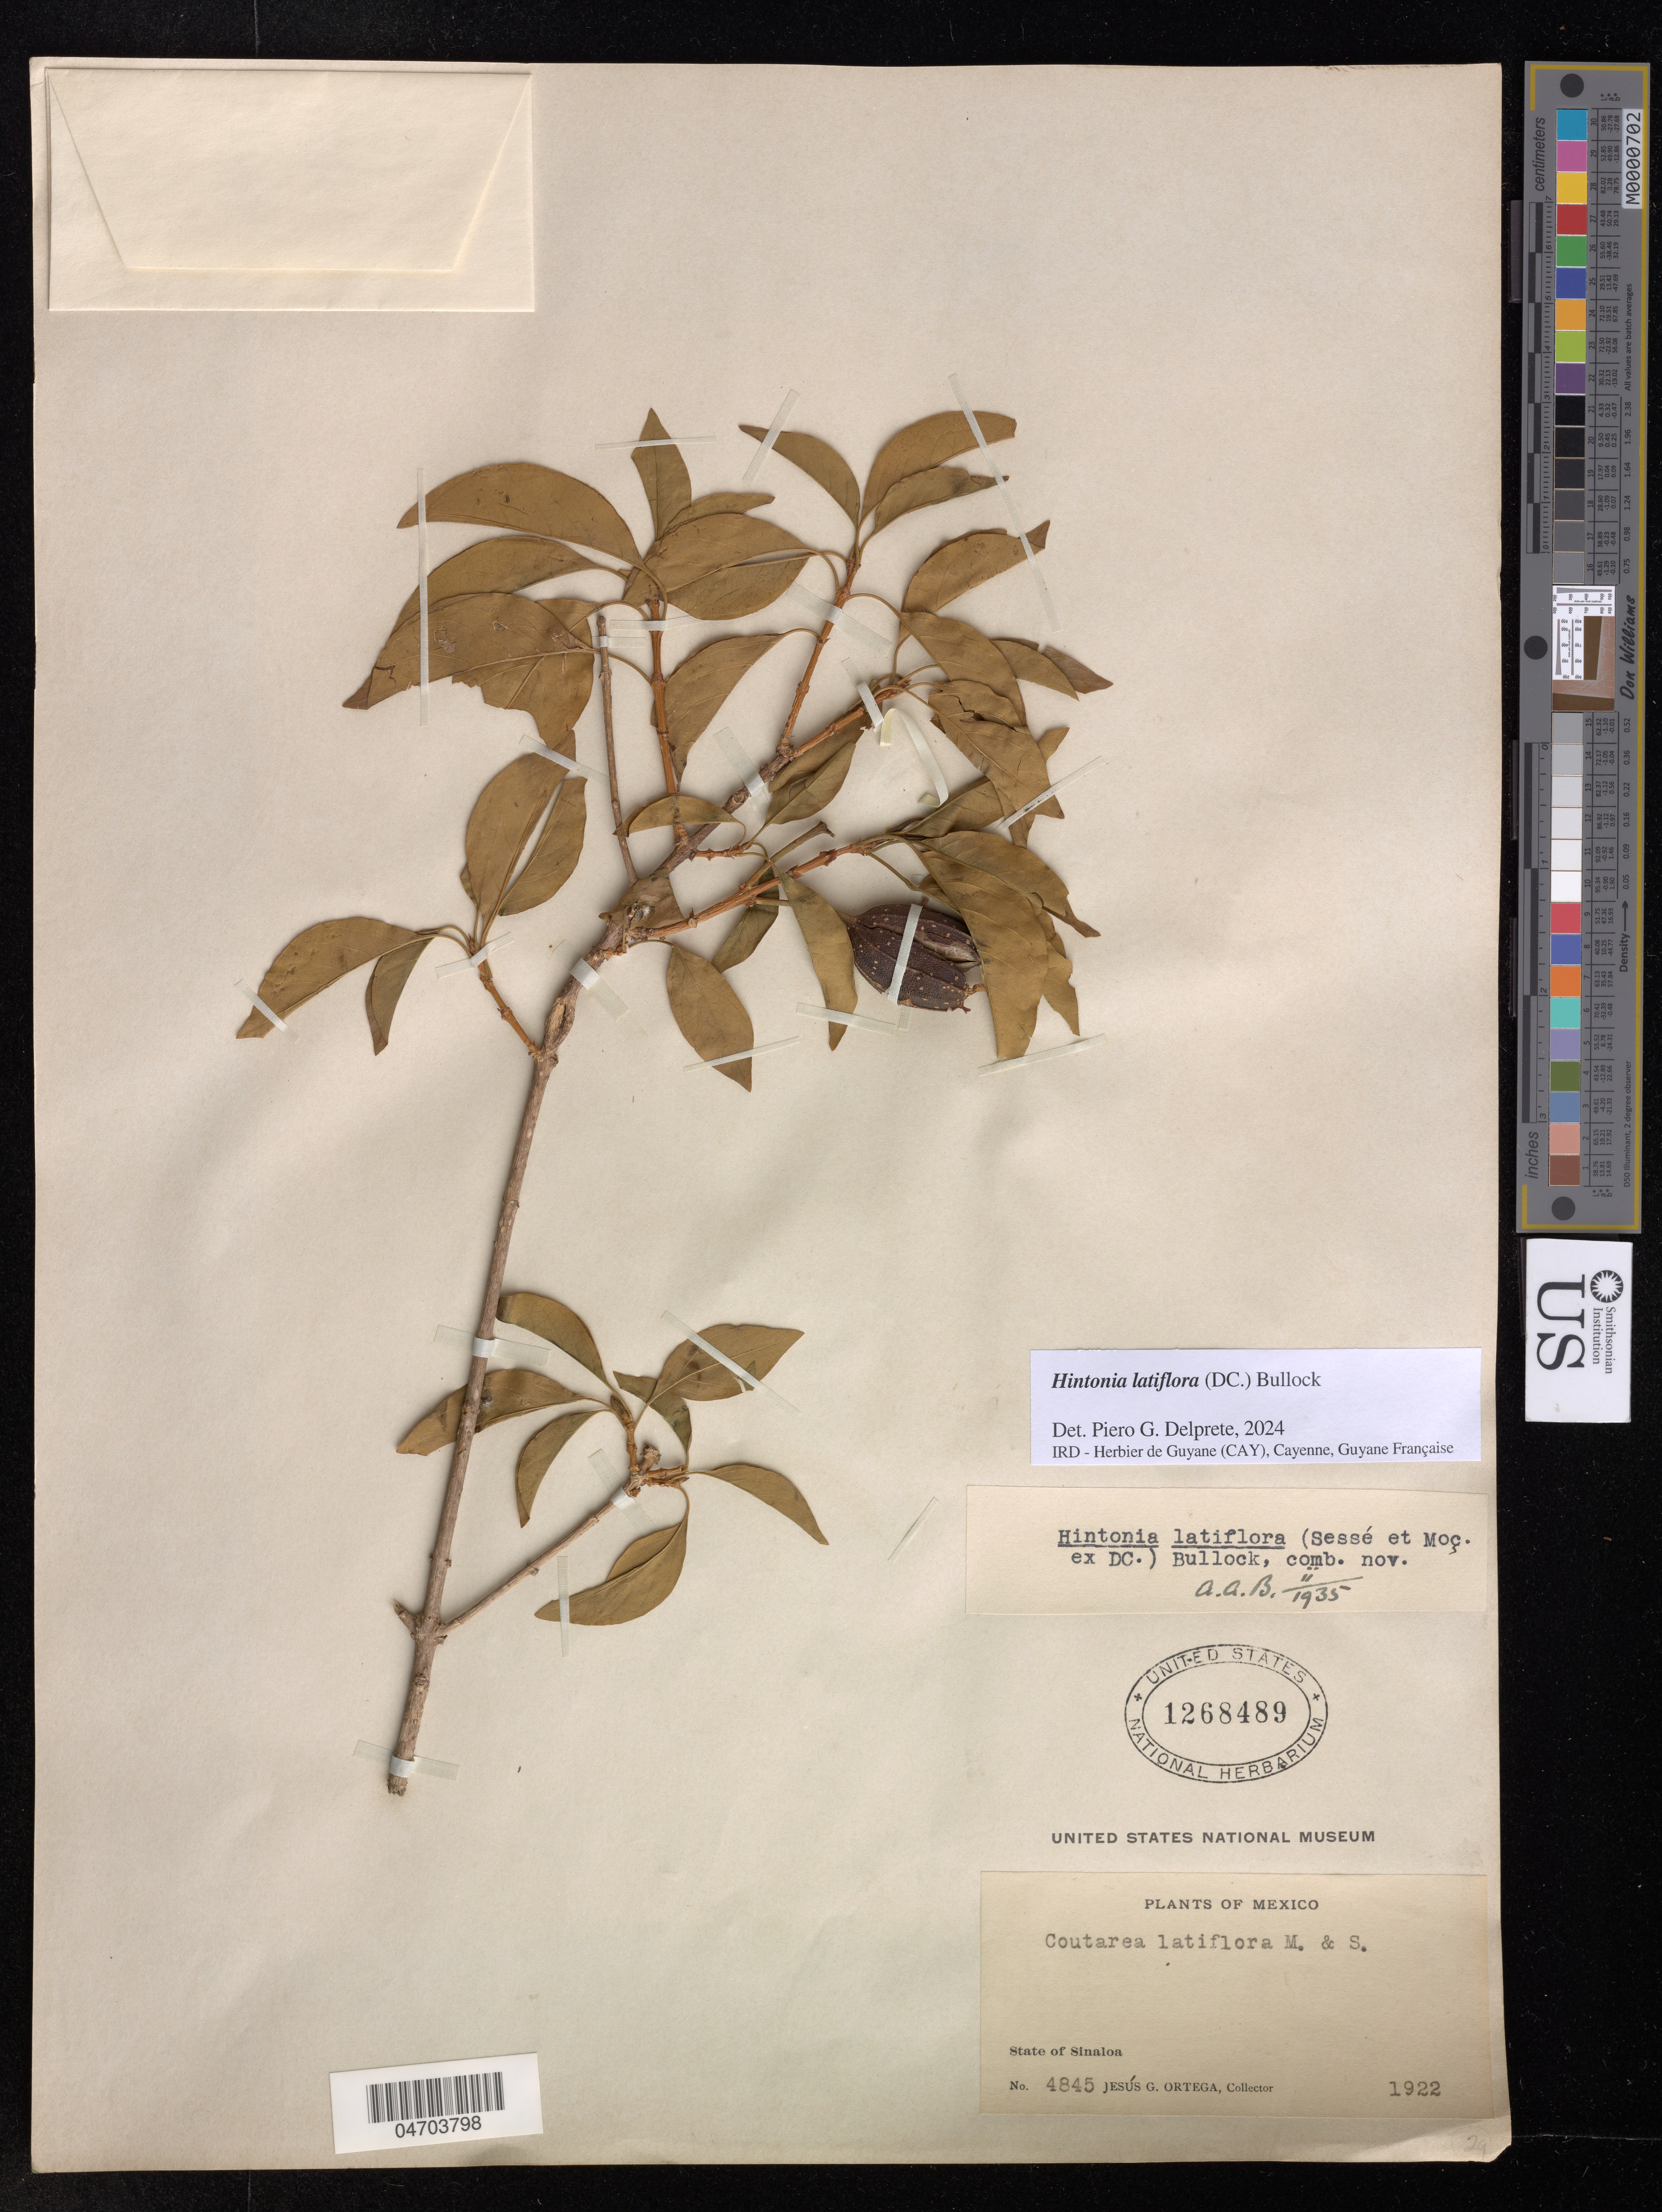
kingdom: Plantae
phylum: Tracheophyta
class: Magnoliopsida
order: Gentianales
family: Rubiaceae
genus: Hintonia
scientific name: Hintonia latiflora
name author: (Sessé & Moc. ex DC.) Bullock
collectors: J. Ortega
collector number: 4845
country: Mexico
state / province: Sinaloa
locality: State of Sinaloa.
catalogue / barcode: US 1268489